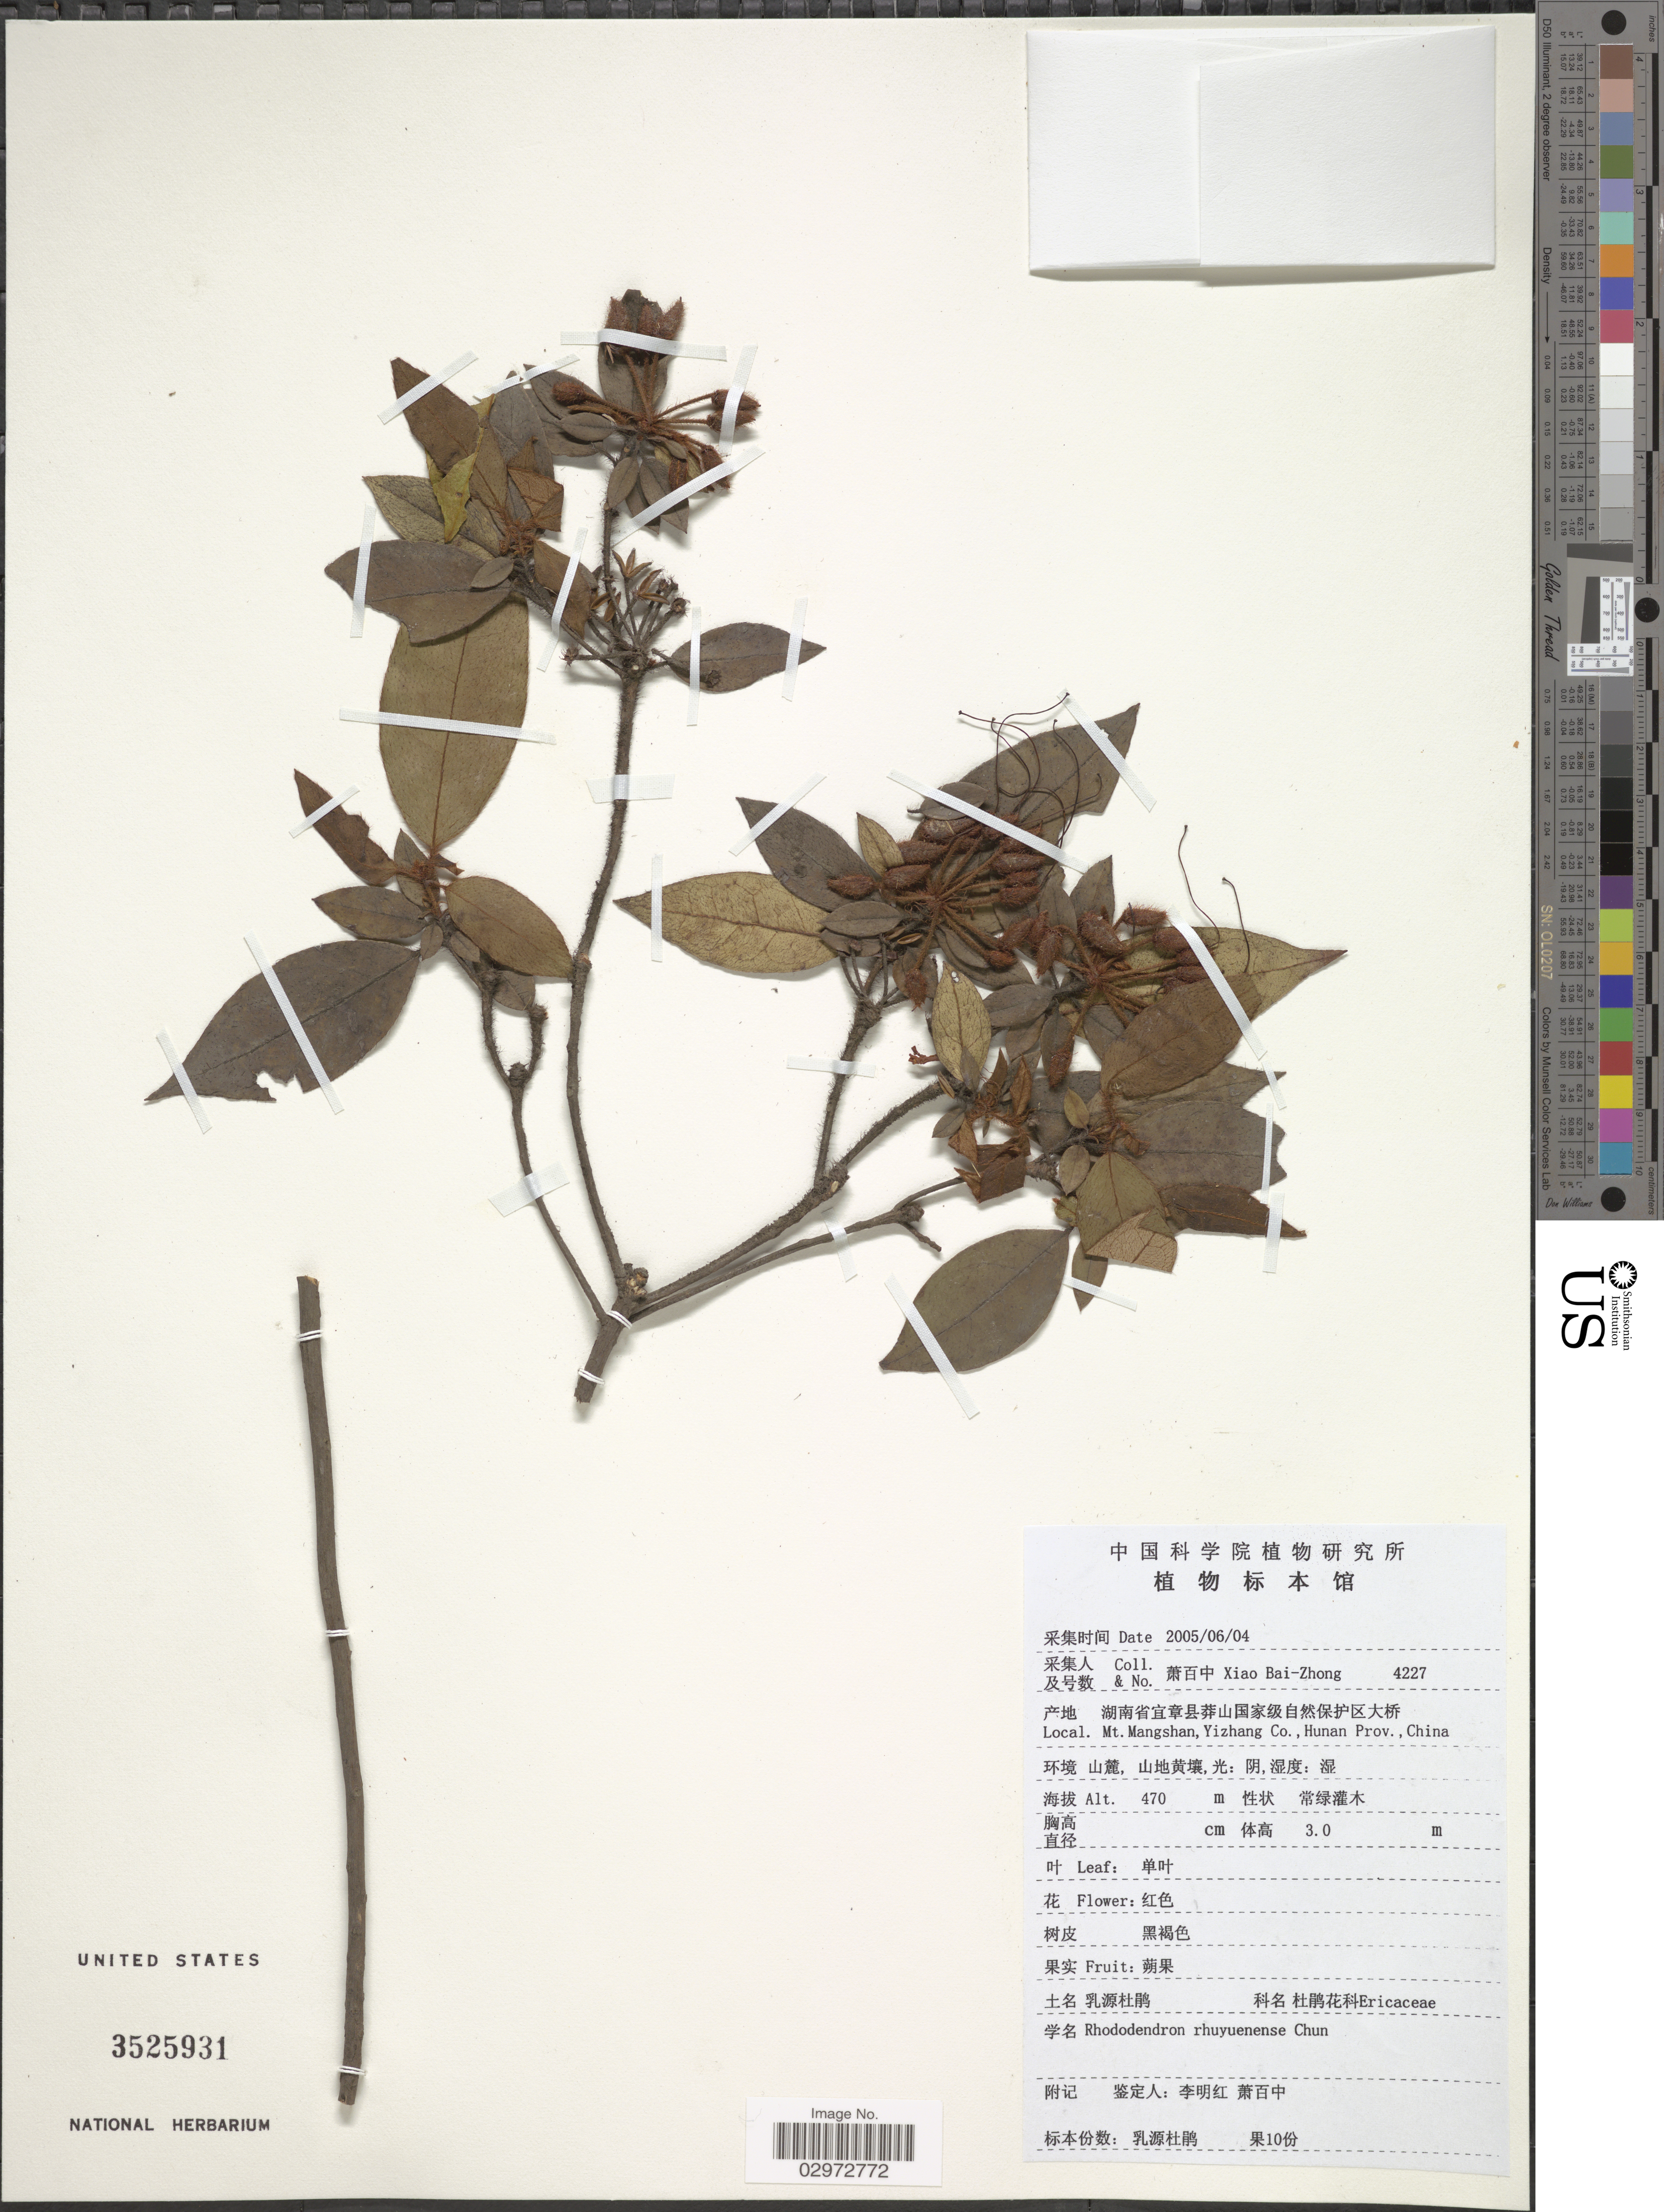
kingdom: Plantae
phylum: Tracheophyta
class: Magnoliopsida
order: Ericales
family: Ericaceae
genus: Rhododendron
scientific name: Rhododendron rhuyuenense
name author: Chun ex P.C. Tam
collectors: B. Z. Xiao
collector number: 4227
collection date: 2005-06-04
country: China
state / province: Hunan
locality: Mt. Mangshan, Yizhang Co.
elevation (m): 470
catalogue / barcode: US 3525931